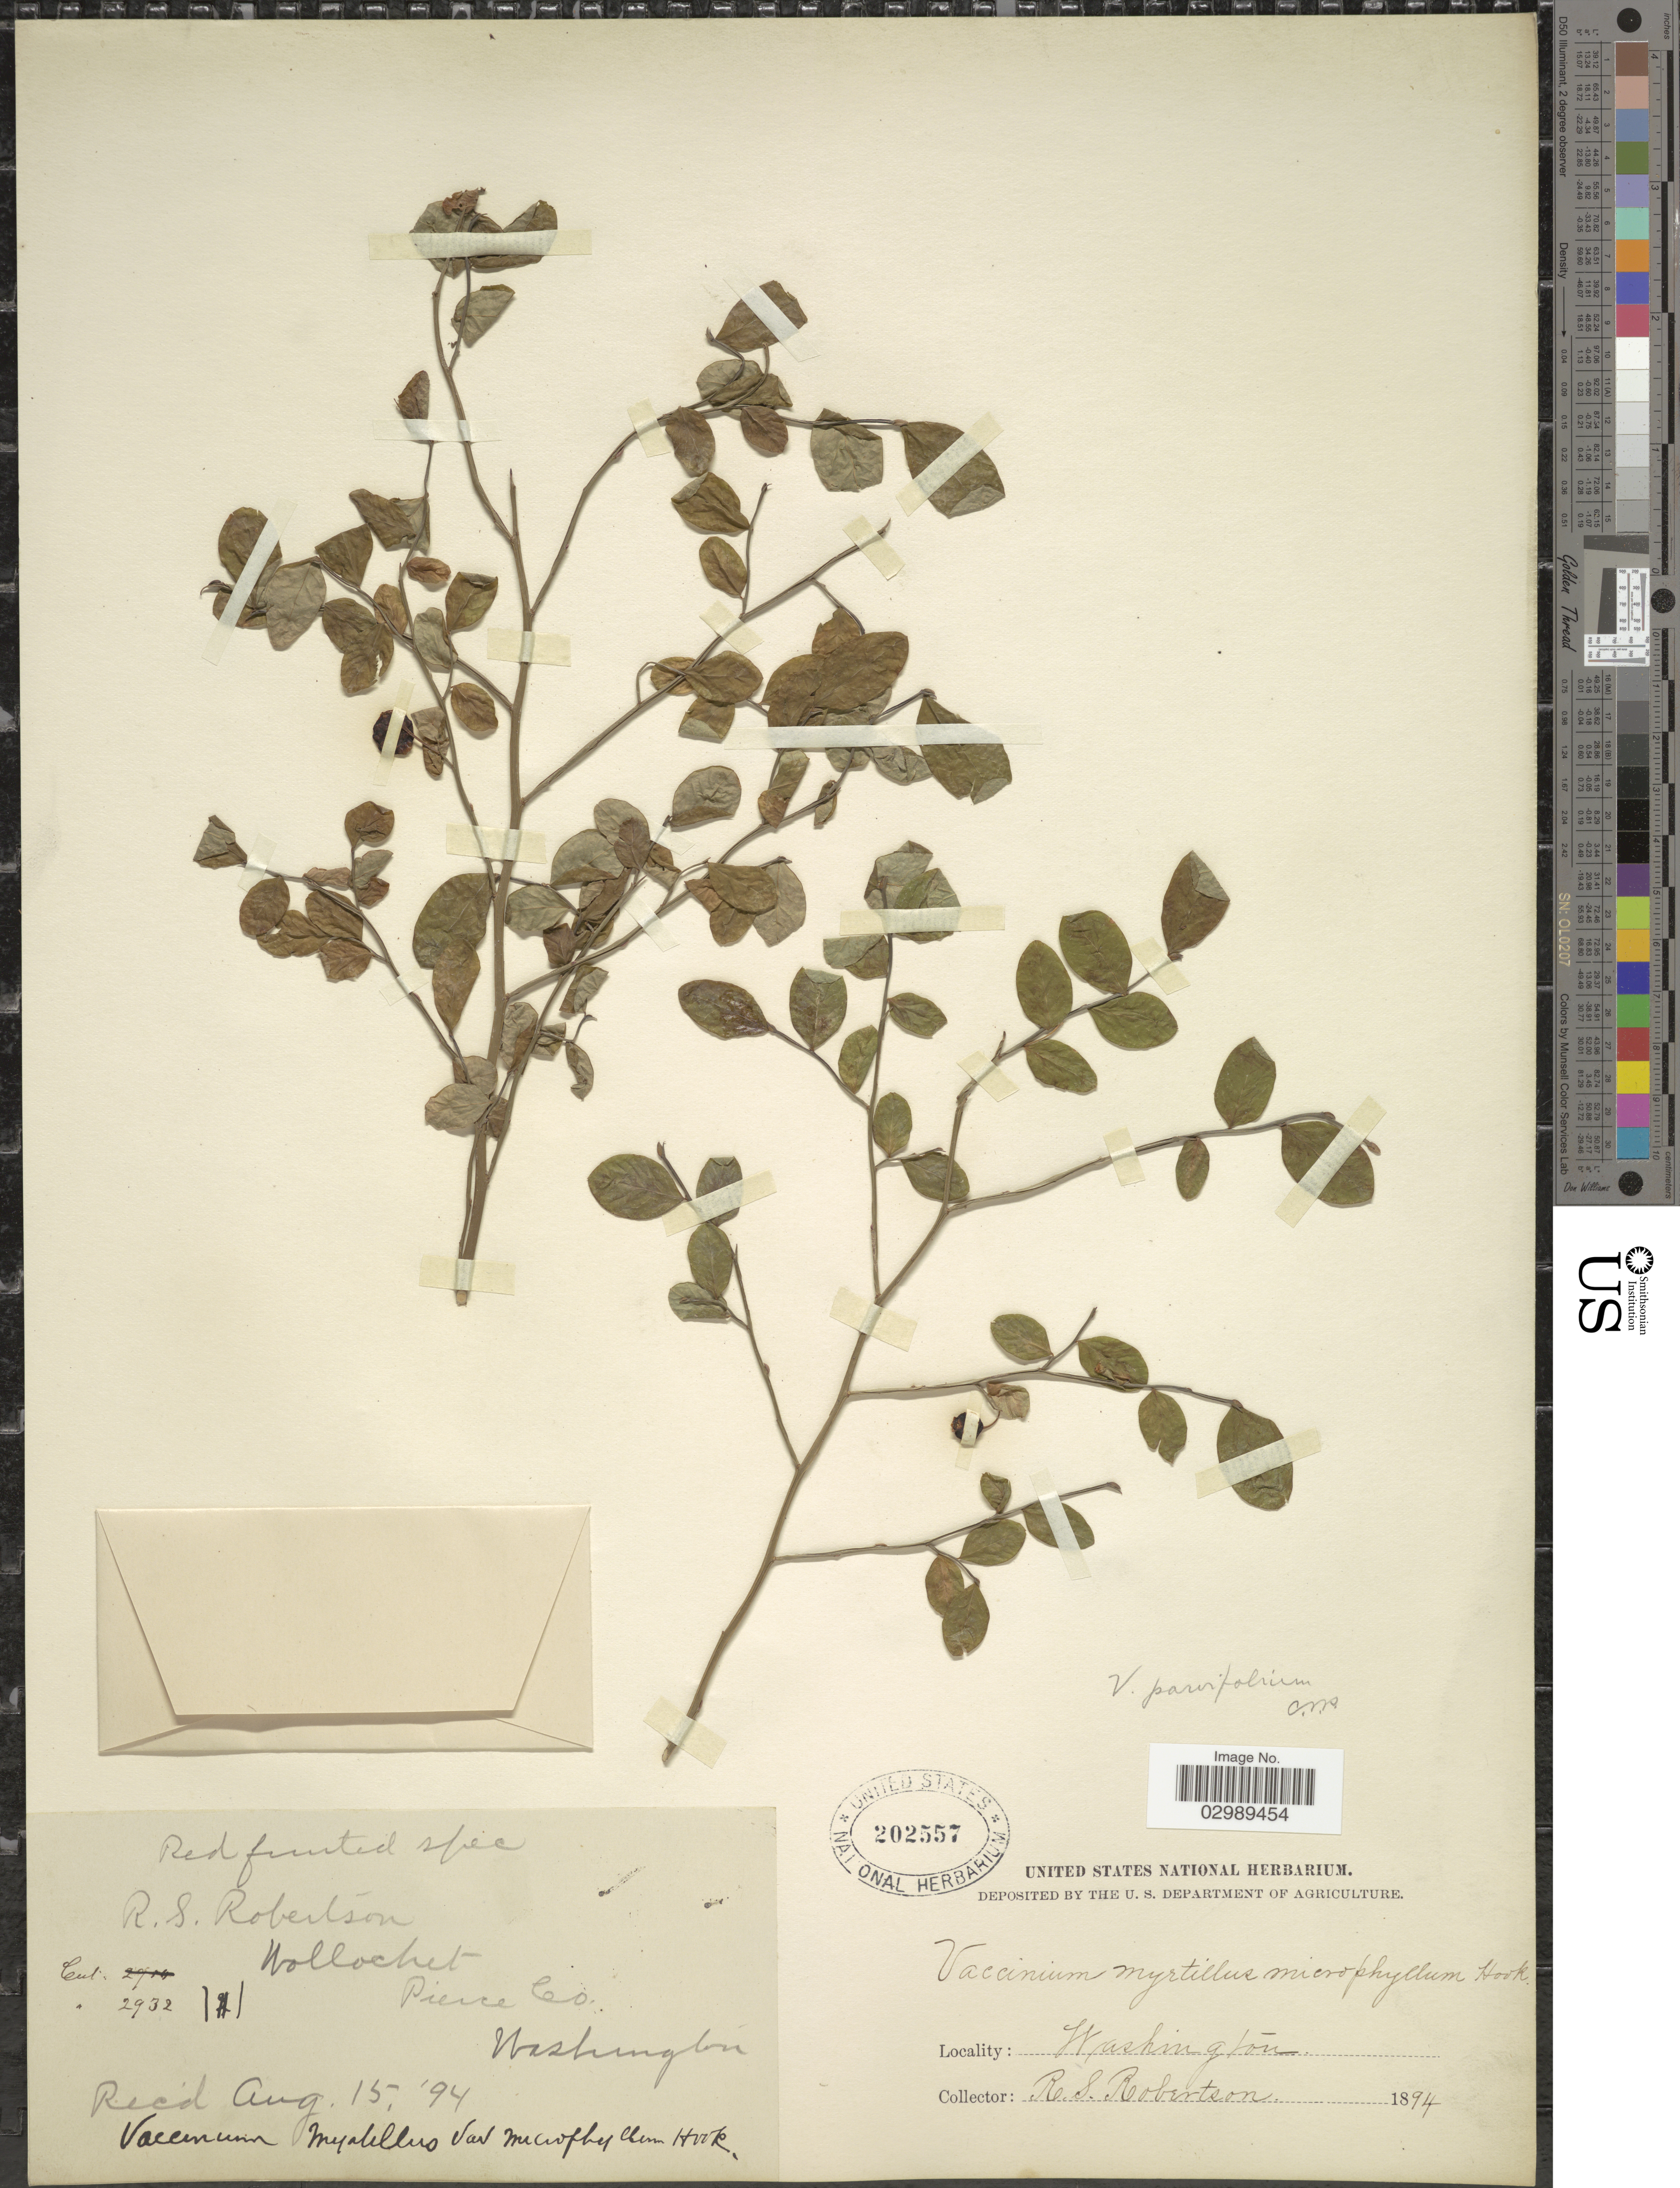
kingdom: Plantae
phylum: Tracheophyta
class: Magnoliopsida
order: Ericales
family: Ericaceae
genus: Vaccinium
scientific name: Vaccinium parvifolium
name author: Small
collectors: R. Robertson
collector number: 2932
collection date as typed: Transcribed d/m/y: 15/8/94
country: United States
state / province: Washington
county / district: Pierce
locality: Wollochet, Pierce Co.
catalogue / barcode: US 202557